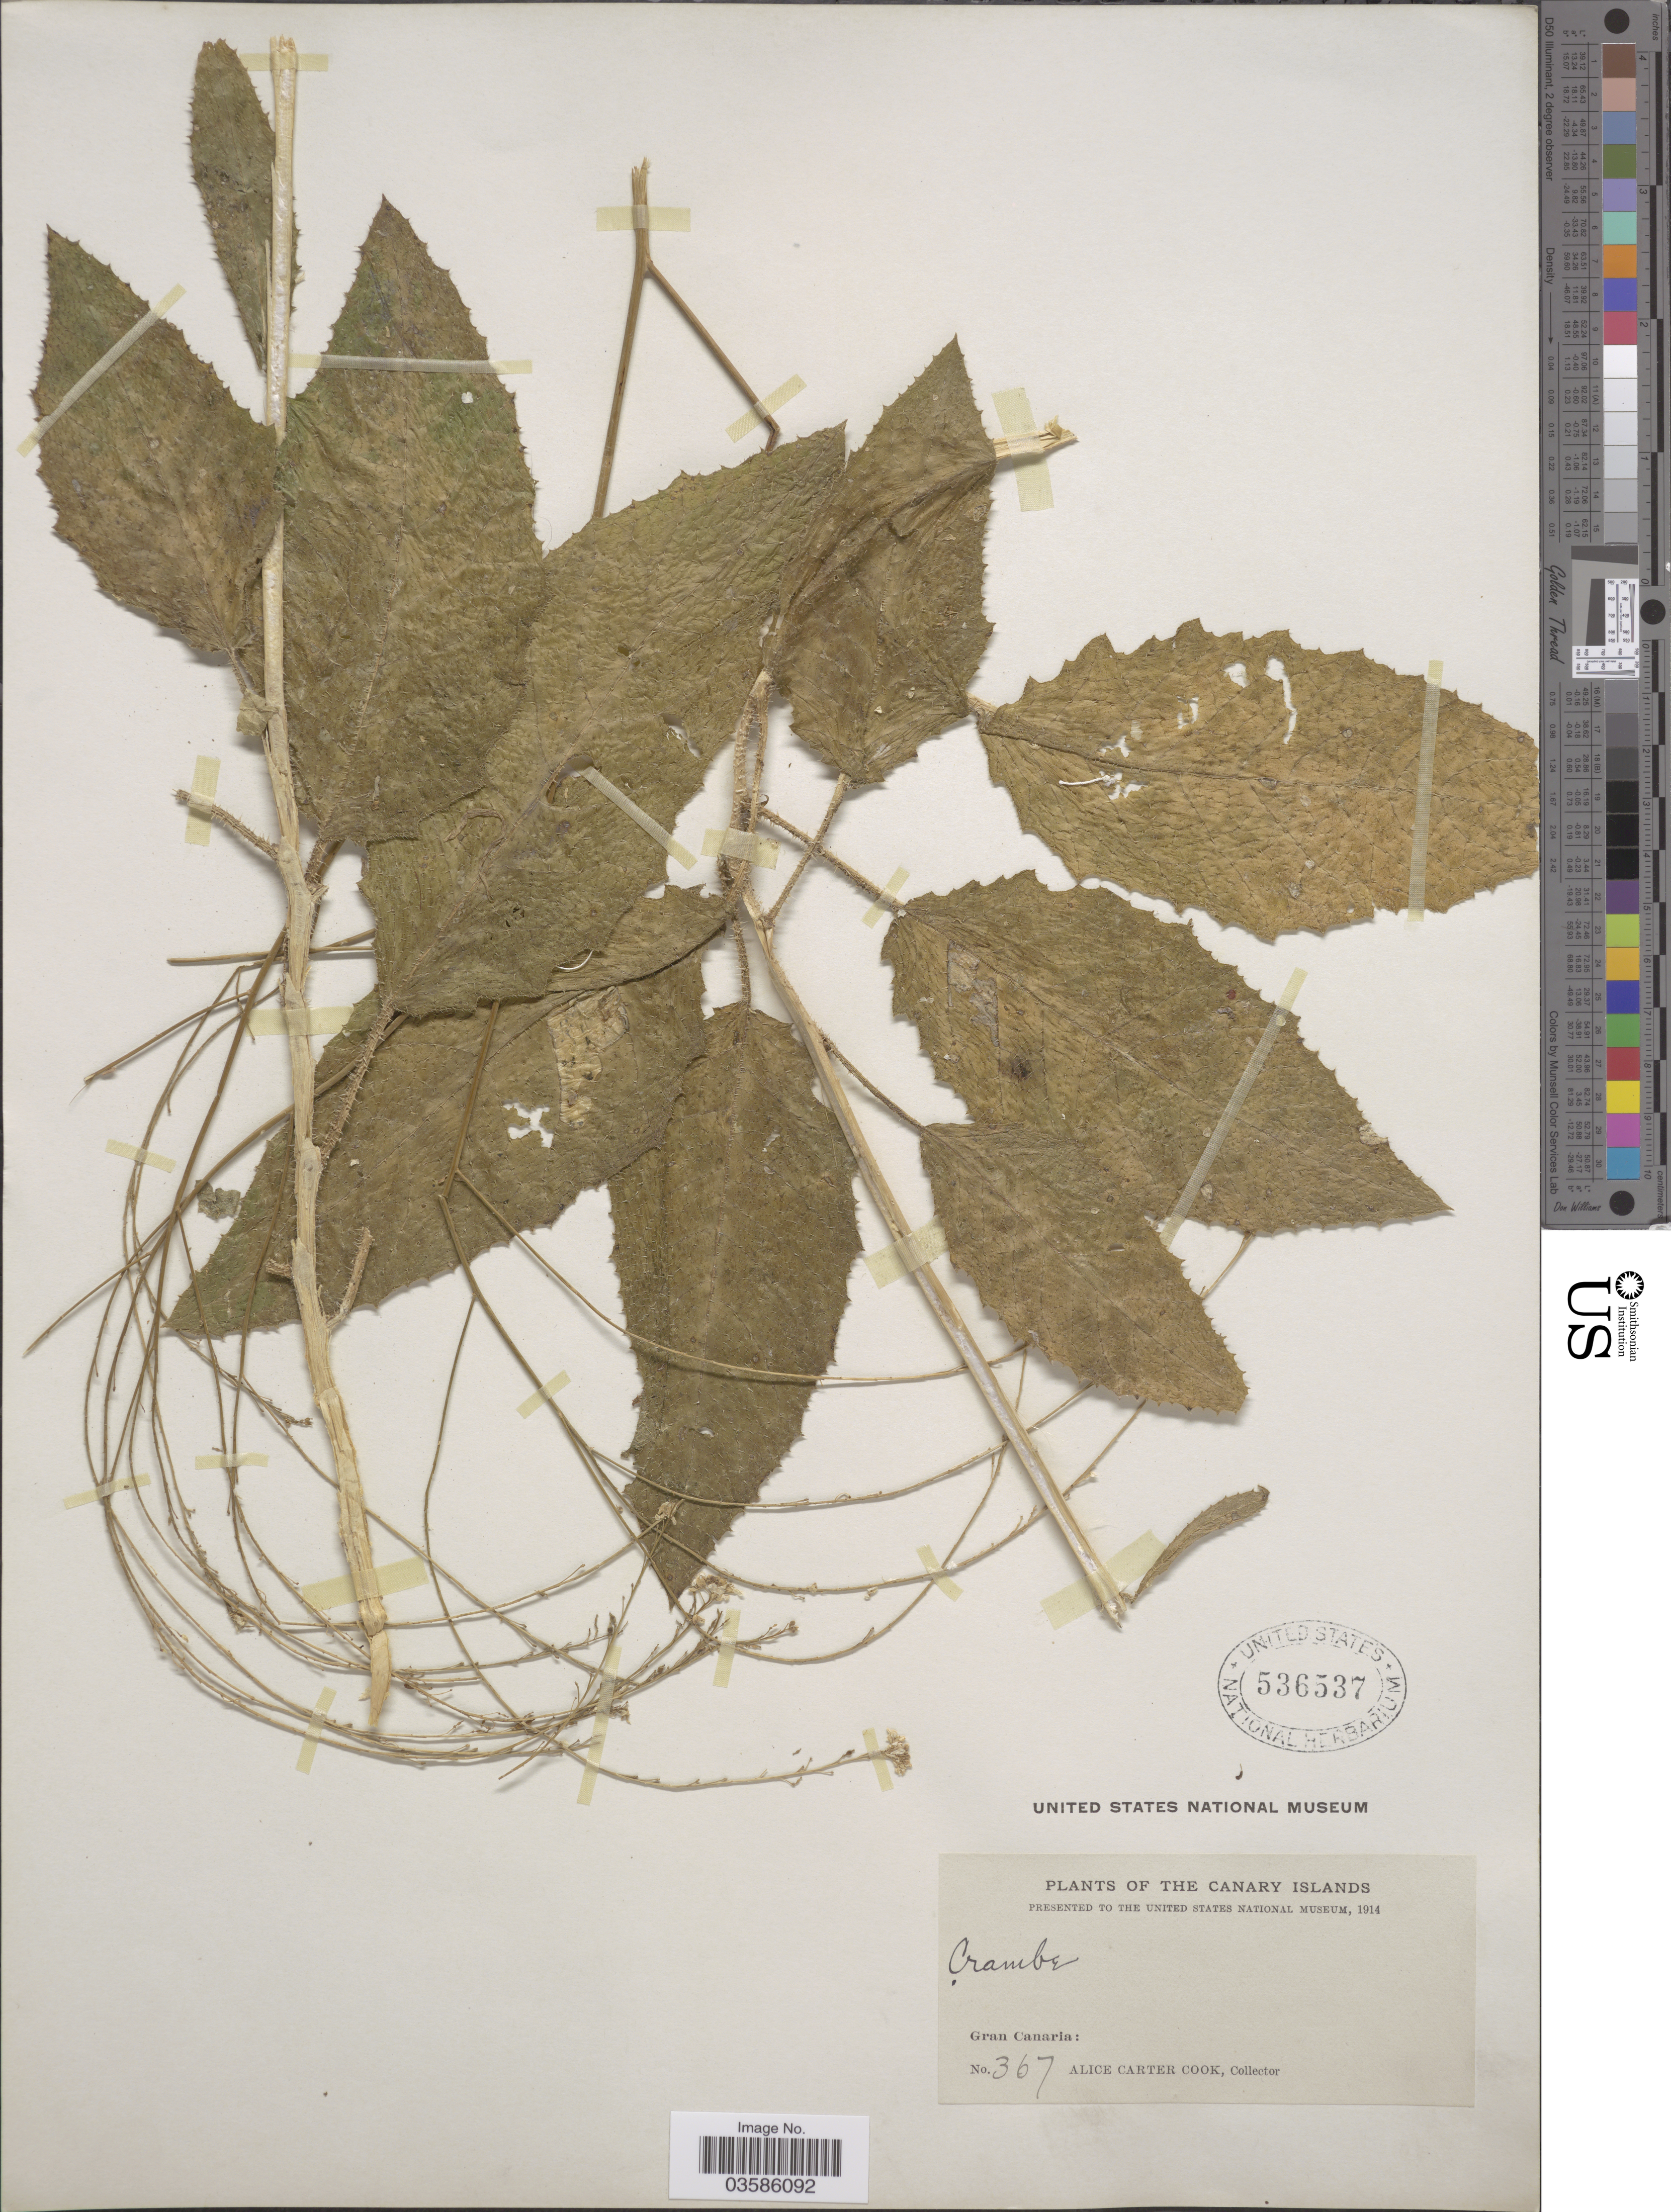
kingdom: Plantae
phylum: Tracheophyta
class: Magnoliopsida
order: Brassicales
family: Brassicaceae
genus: Crambe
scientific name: Crambe sp.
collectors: Alice C. Cook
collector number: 367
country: Spain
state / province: Canarias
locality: The Canary Islands, Gran Canaria.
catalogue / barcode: US 536537